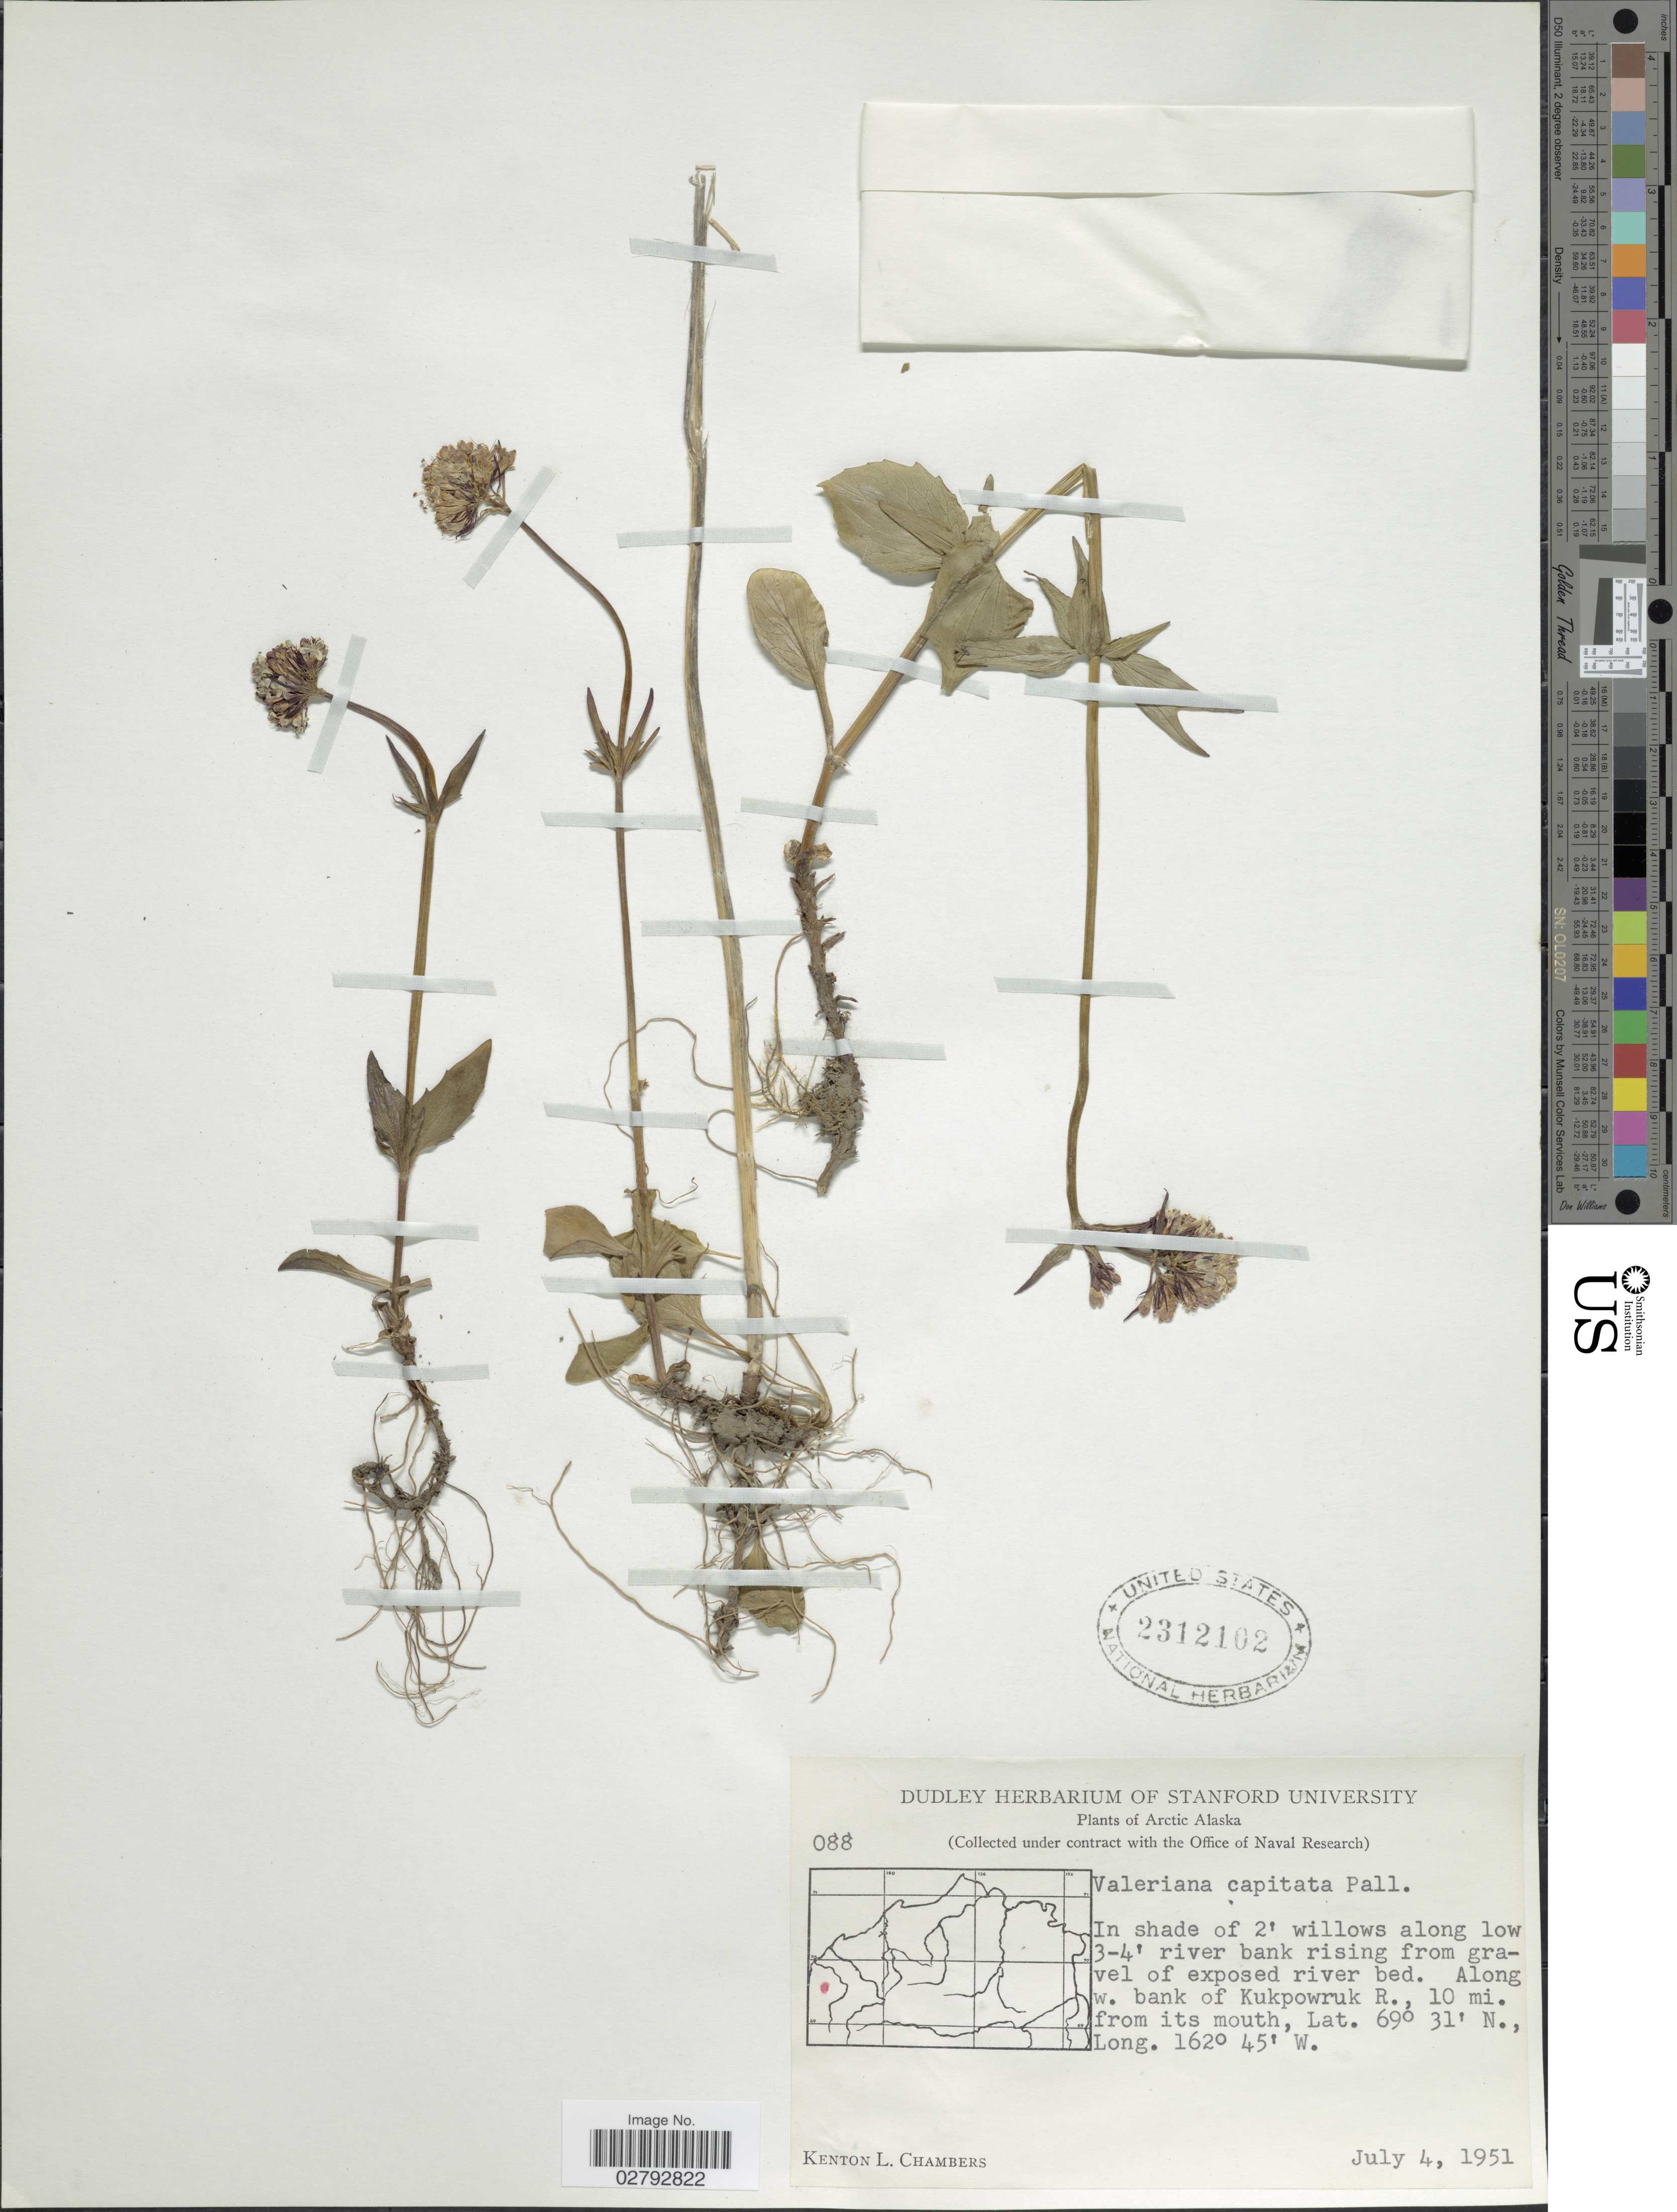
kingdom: Plantae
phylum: Tracheophyta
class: Magnoliopsida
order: Dipsacales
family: Caprifoliaceae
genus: Valeriana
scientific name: Valeriana capitata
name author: Link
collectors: K. L. Chambers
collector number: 088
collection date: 1951-07-04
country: United States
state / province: Alaska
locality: Arctic Alaska. Along w. bank of Kukpowruk R., 10 mi. from its mouth.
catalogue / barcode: US 2312102